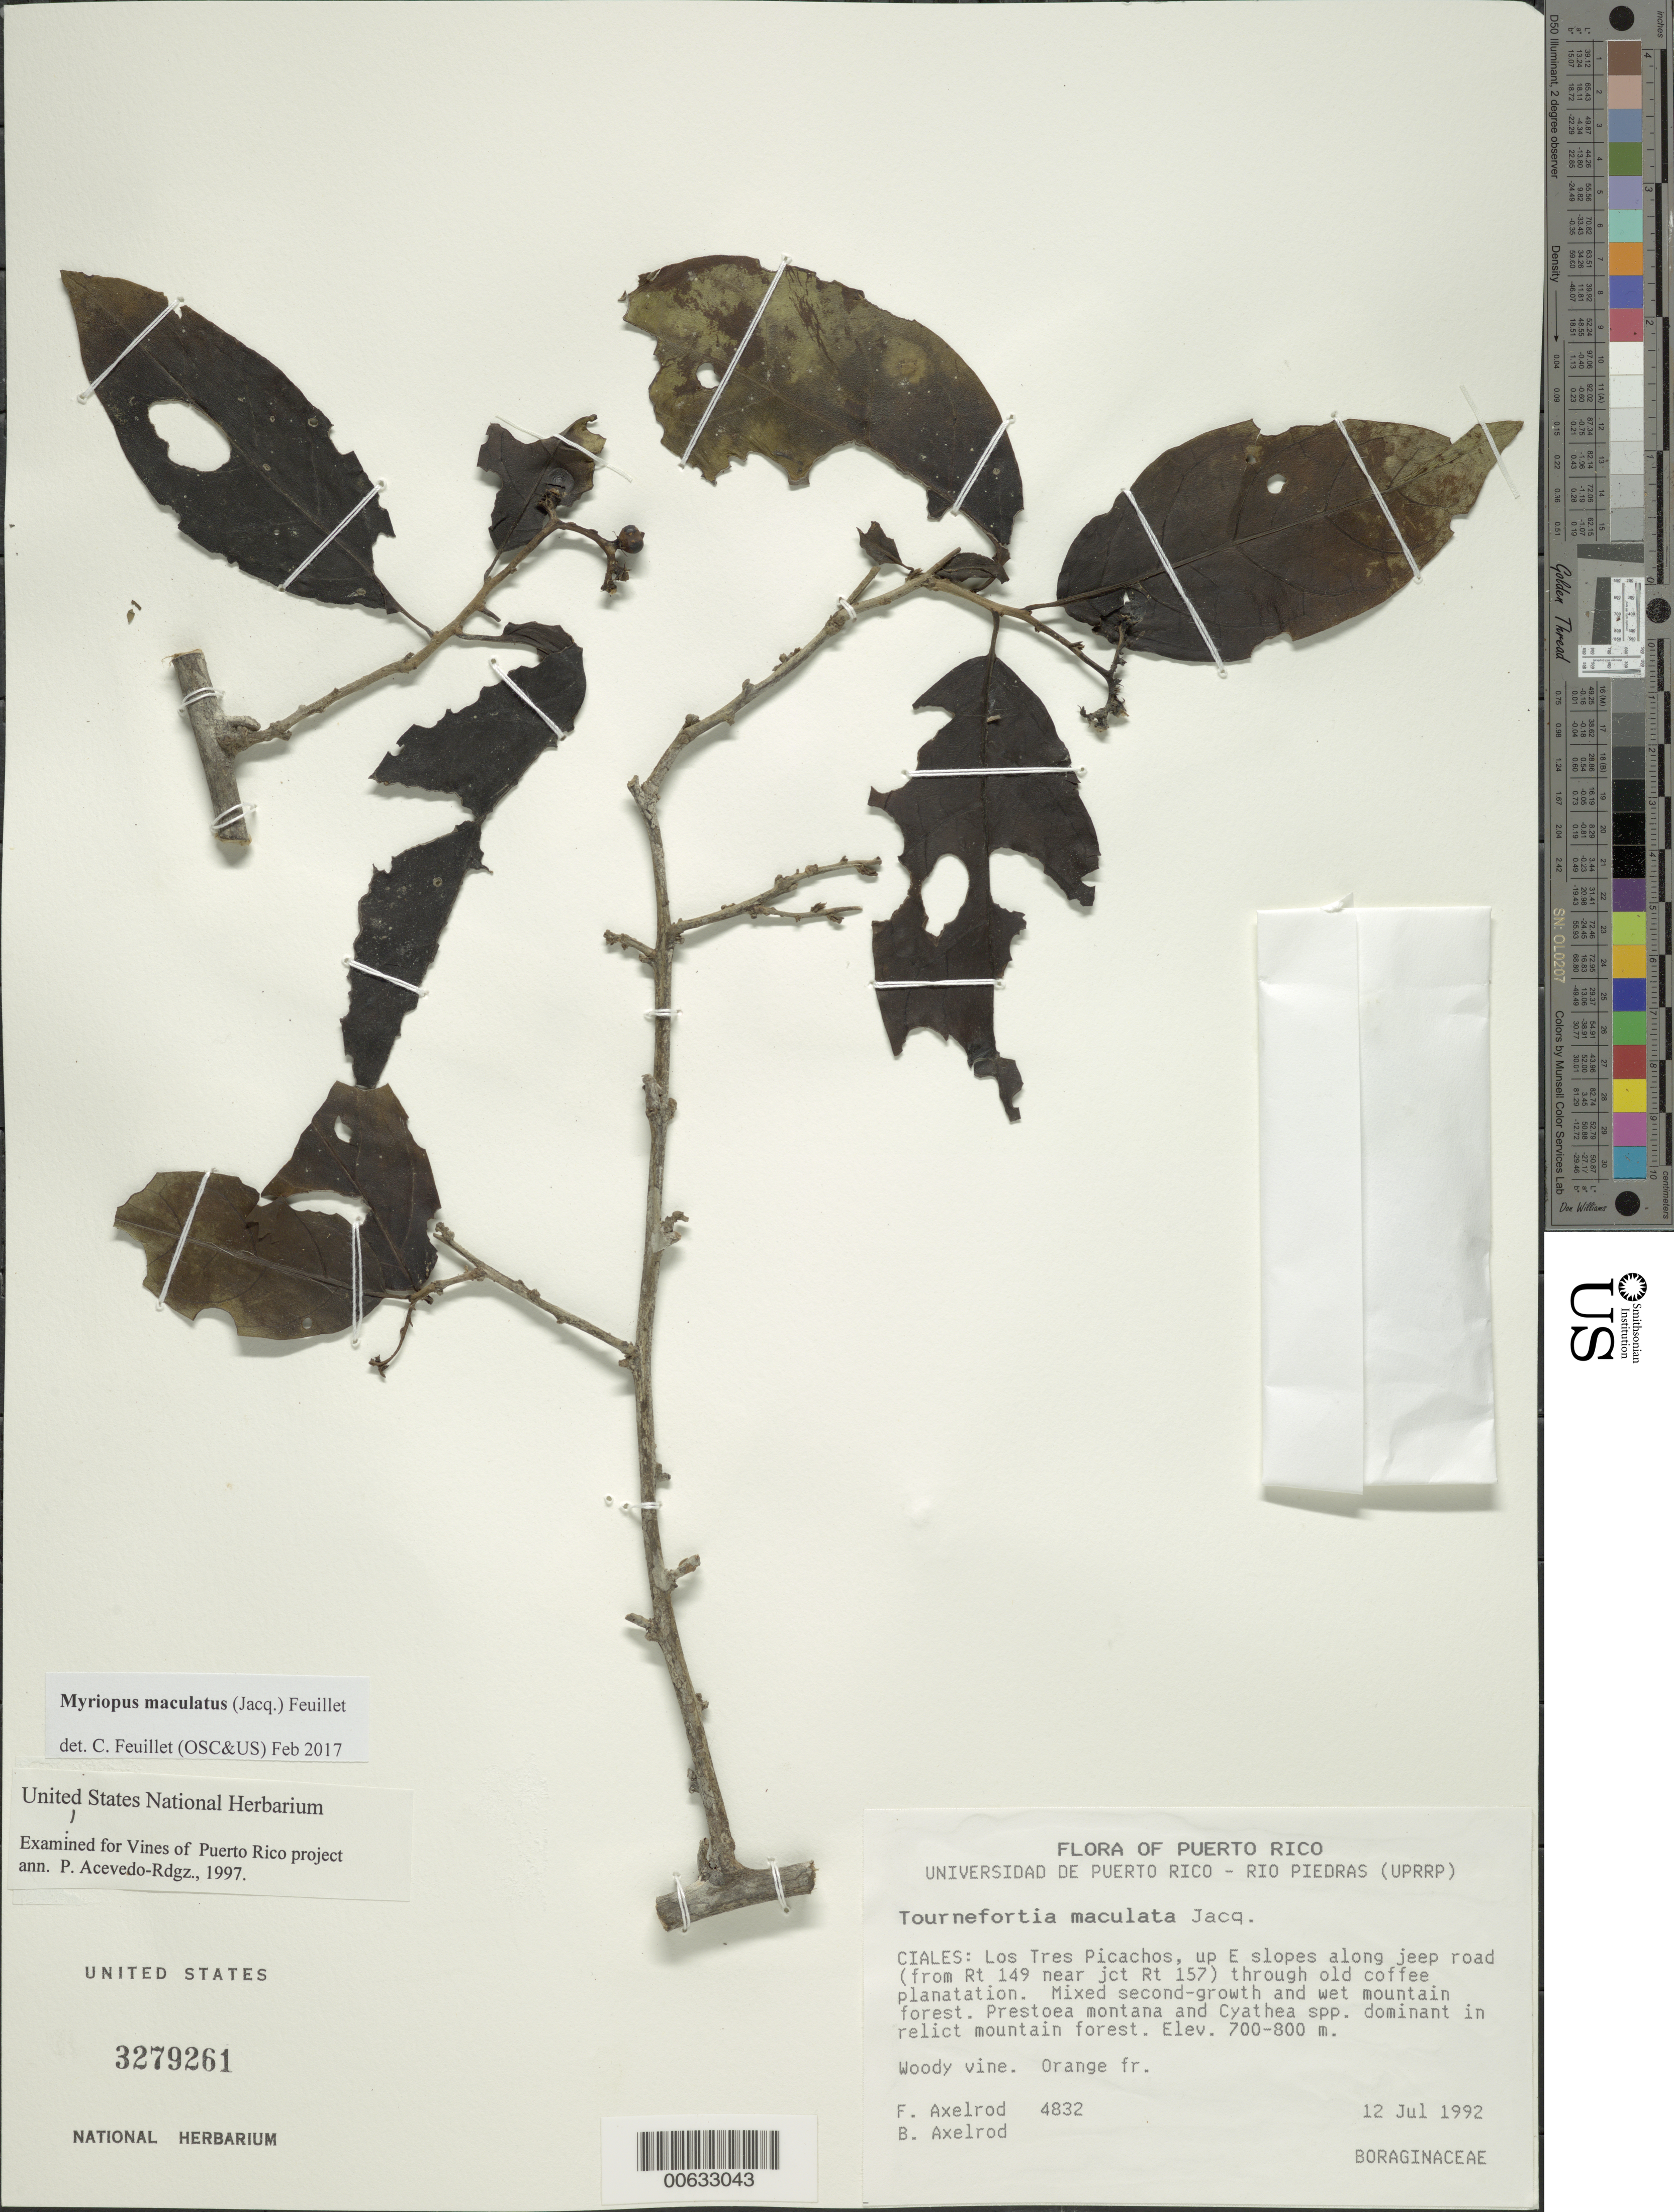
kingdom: Plantae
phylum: Tracheophyta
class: Magnoliopsida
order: Boraginales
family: Heliotropiaceae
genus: Myriopus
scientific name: Myriopus maculatus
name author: (Jacq.) Feuillet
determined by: Feuillet, C.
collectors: F. S. Axelrod & B. Axelrod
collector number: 4832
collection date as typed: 12 Jul 1992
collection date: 1992-07-12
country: Puerto Rico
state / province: Ciales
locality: Ciales: Los Tres Picachos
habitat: mixed second growth and wet mountain forest.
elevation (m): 700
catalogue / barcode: US 3279261